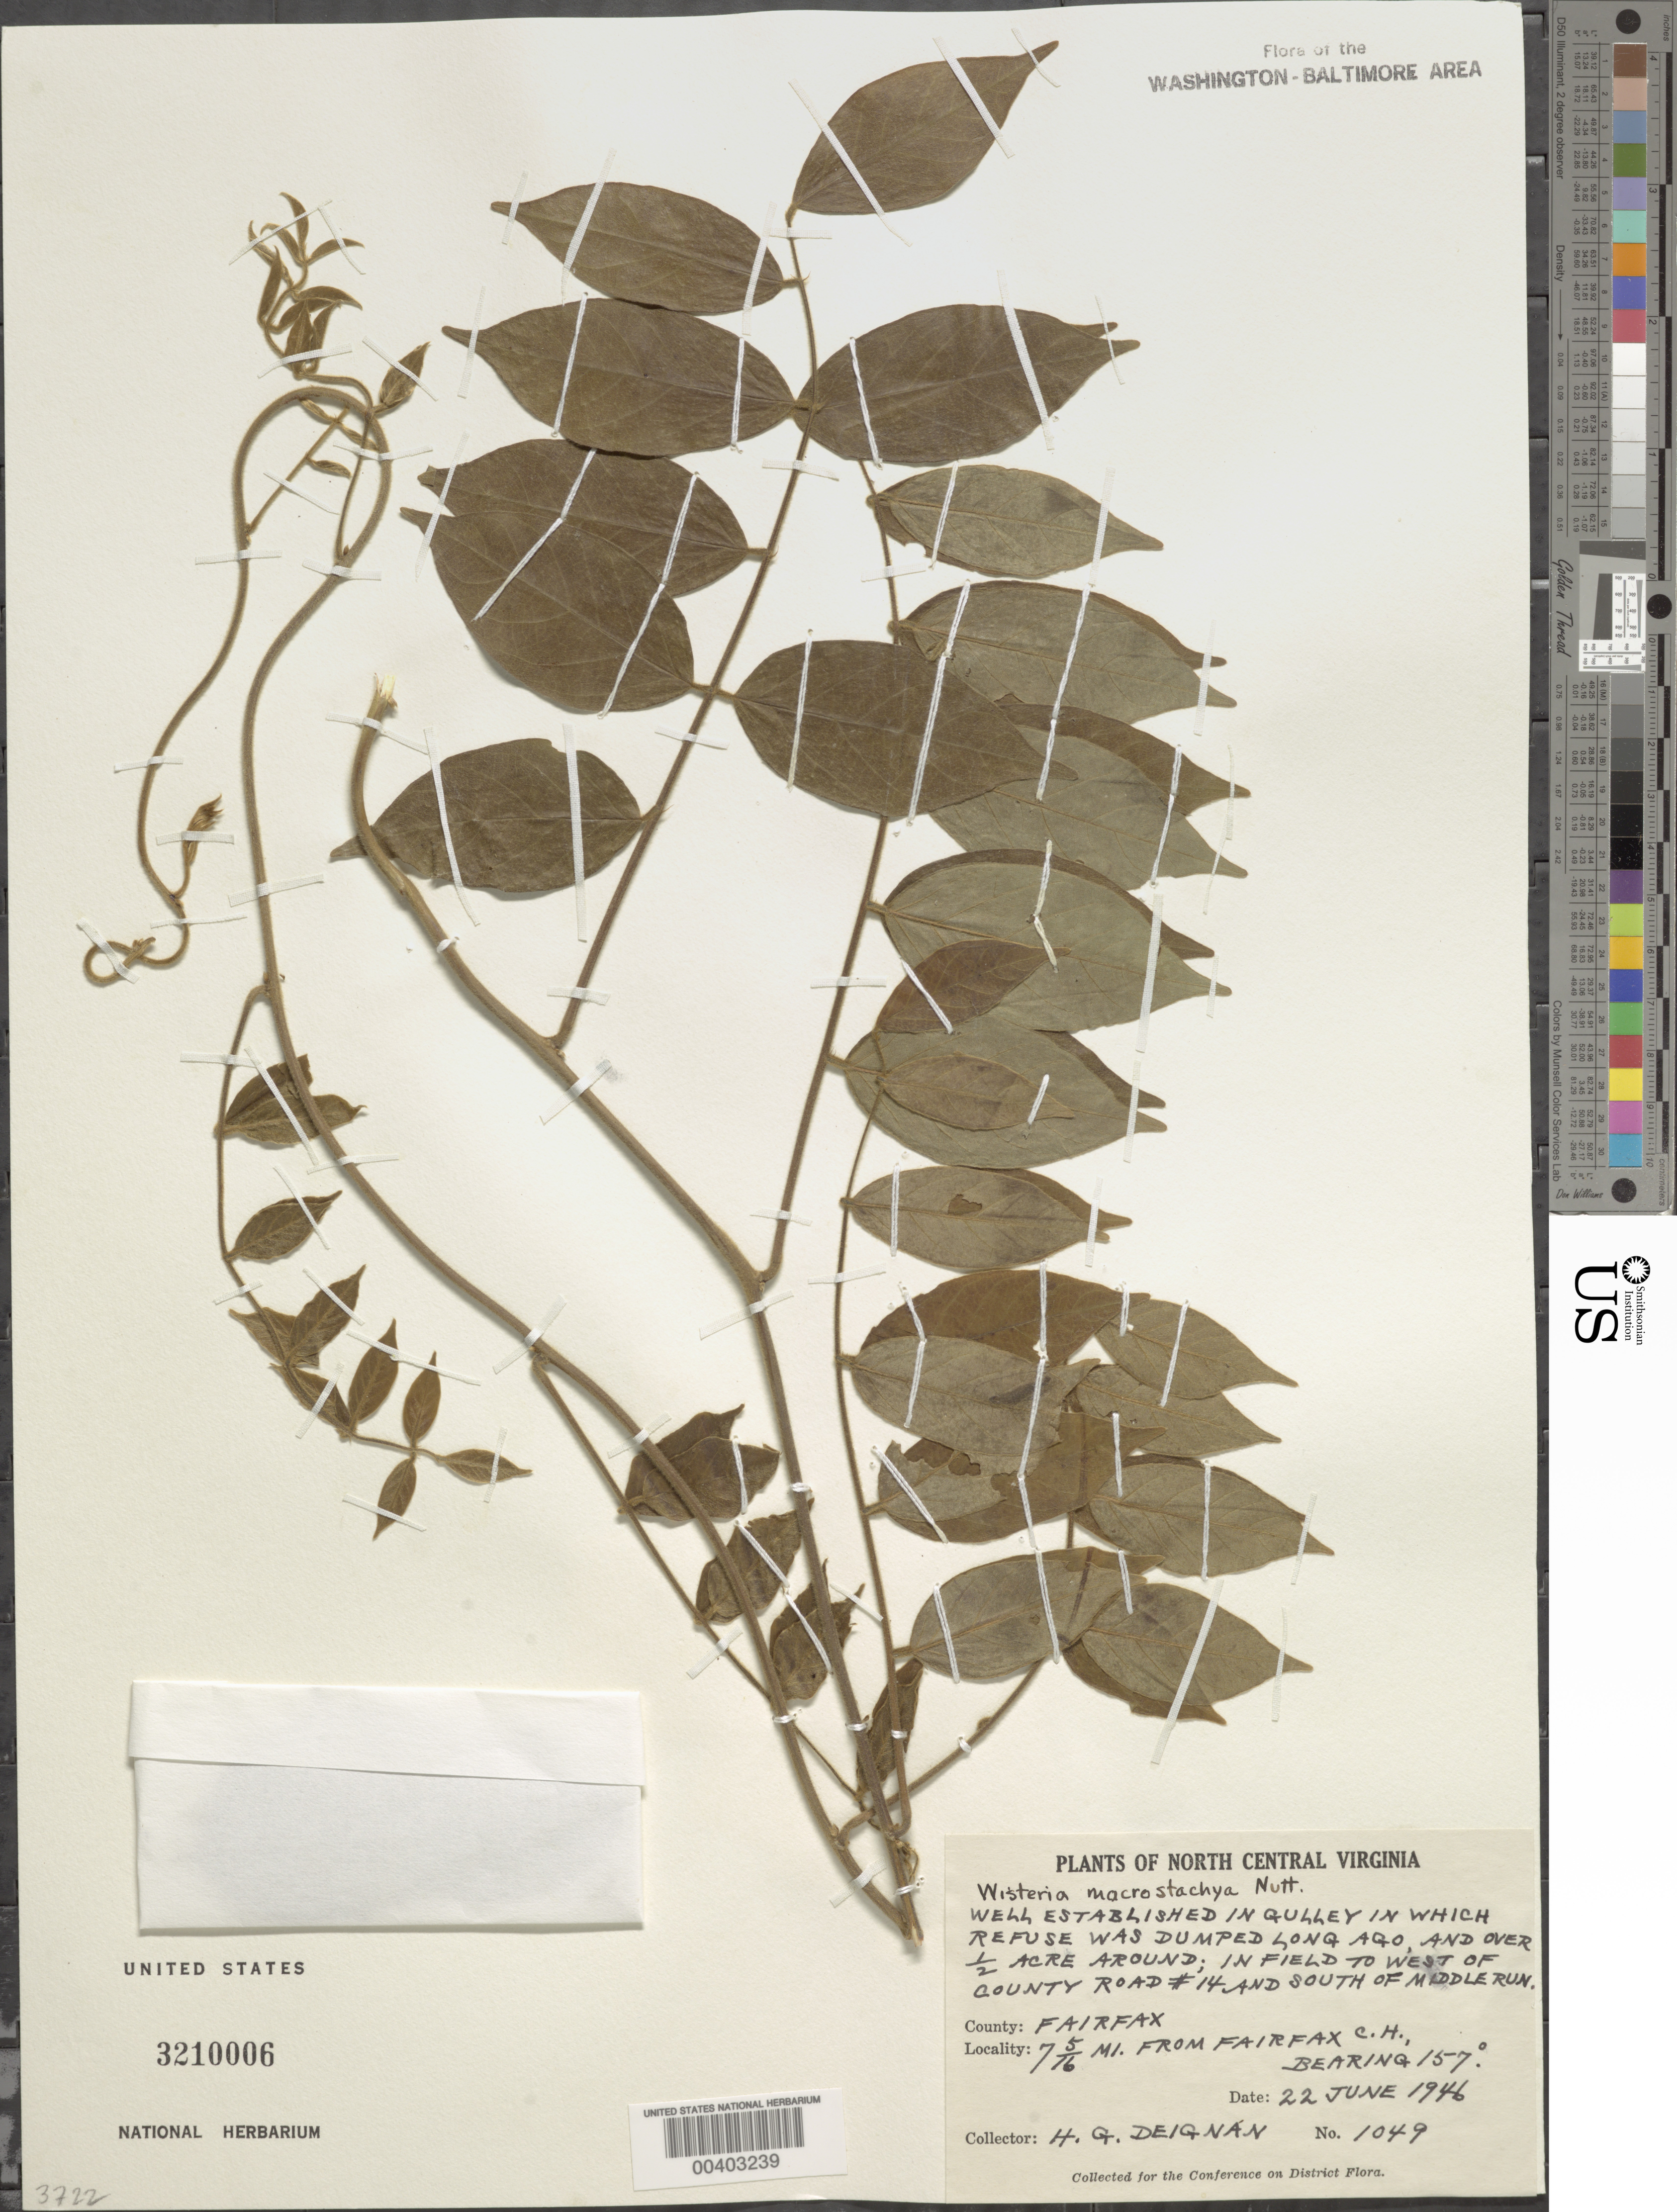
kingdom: Plantae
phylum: Tracheophyta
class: Magnoliopsida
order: Fabales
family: Fabaceae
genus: Wisteria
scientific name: Wisteria frutescens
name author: (L.) Poir.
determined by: Egan, Ashley N., (US), Smithsonian Institution - National Museum of Natural History (UNITED STATES)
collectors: H. Deignan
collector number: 1049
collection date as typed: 22 Jun 1946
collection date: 1946-06-22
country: United States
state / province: Virginia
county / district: Fairfax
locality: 7 5/16 mi. from Fairfax County Courthouse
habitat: In field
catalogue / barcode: US 3210006